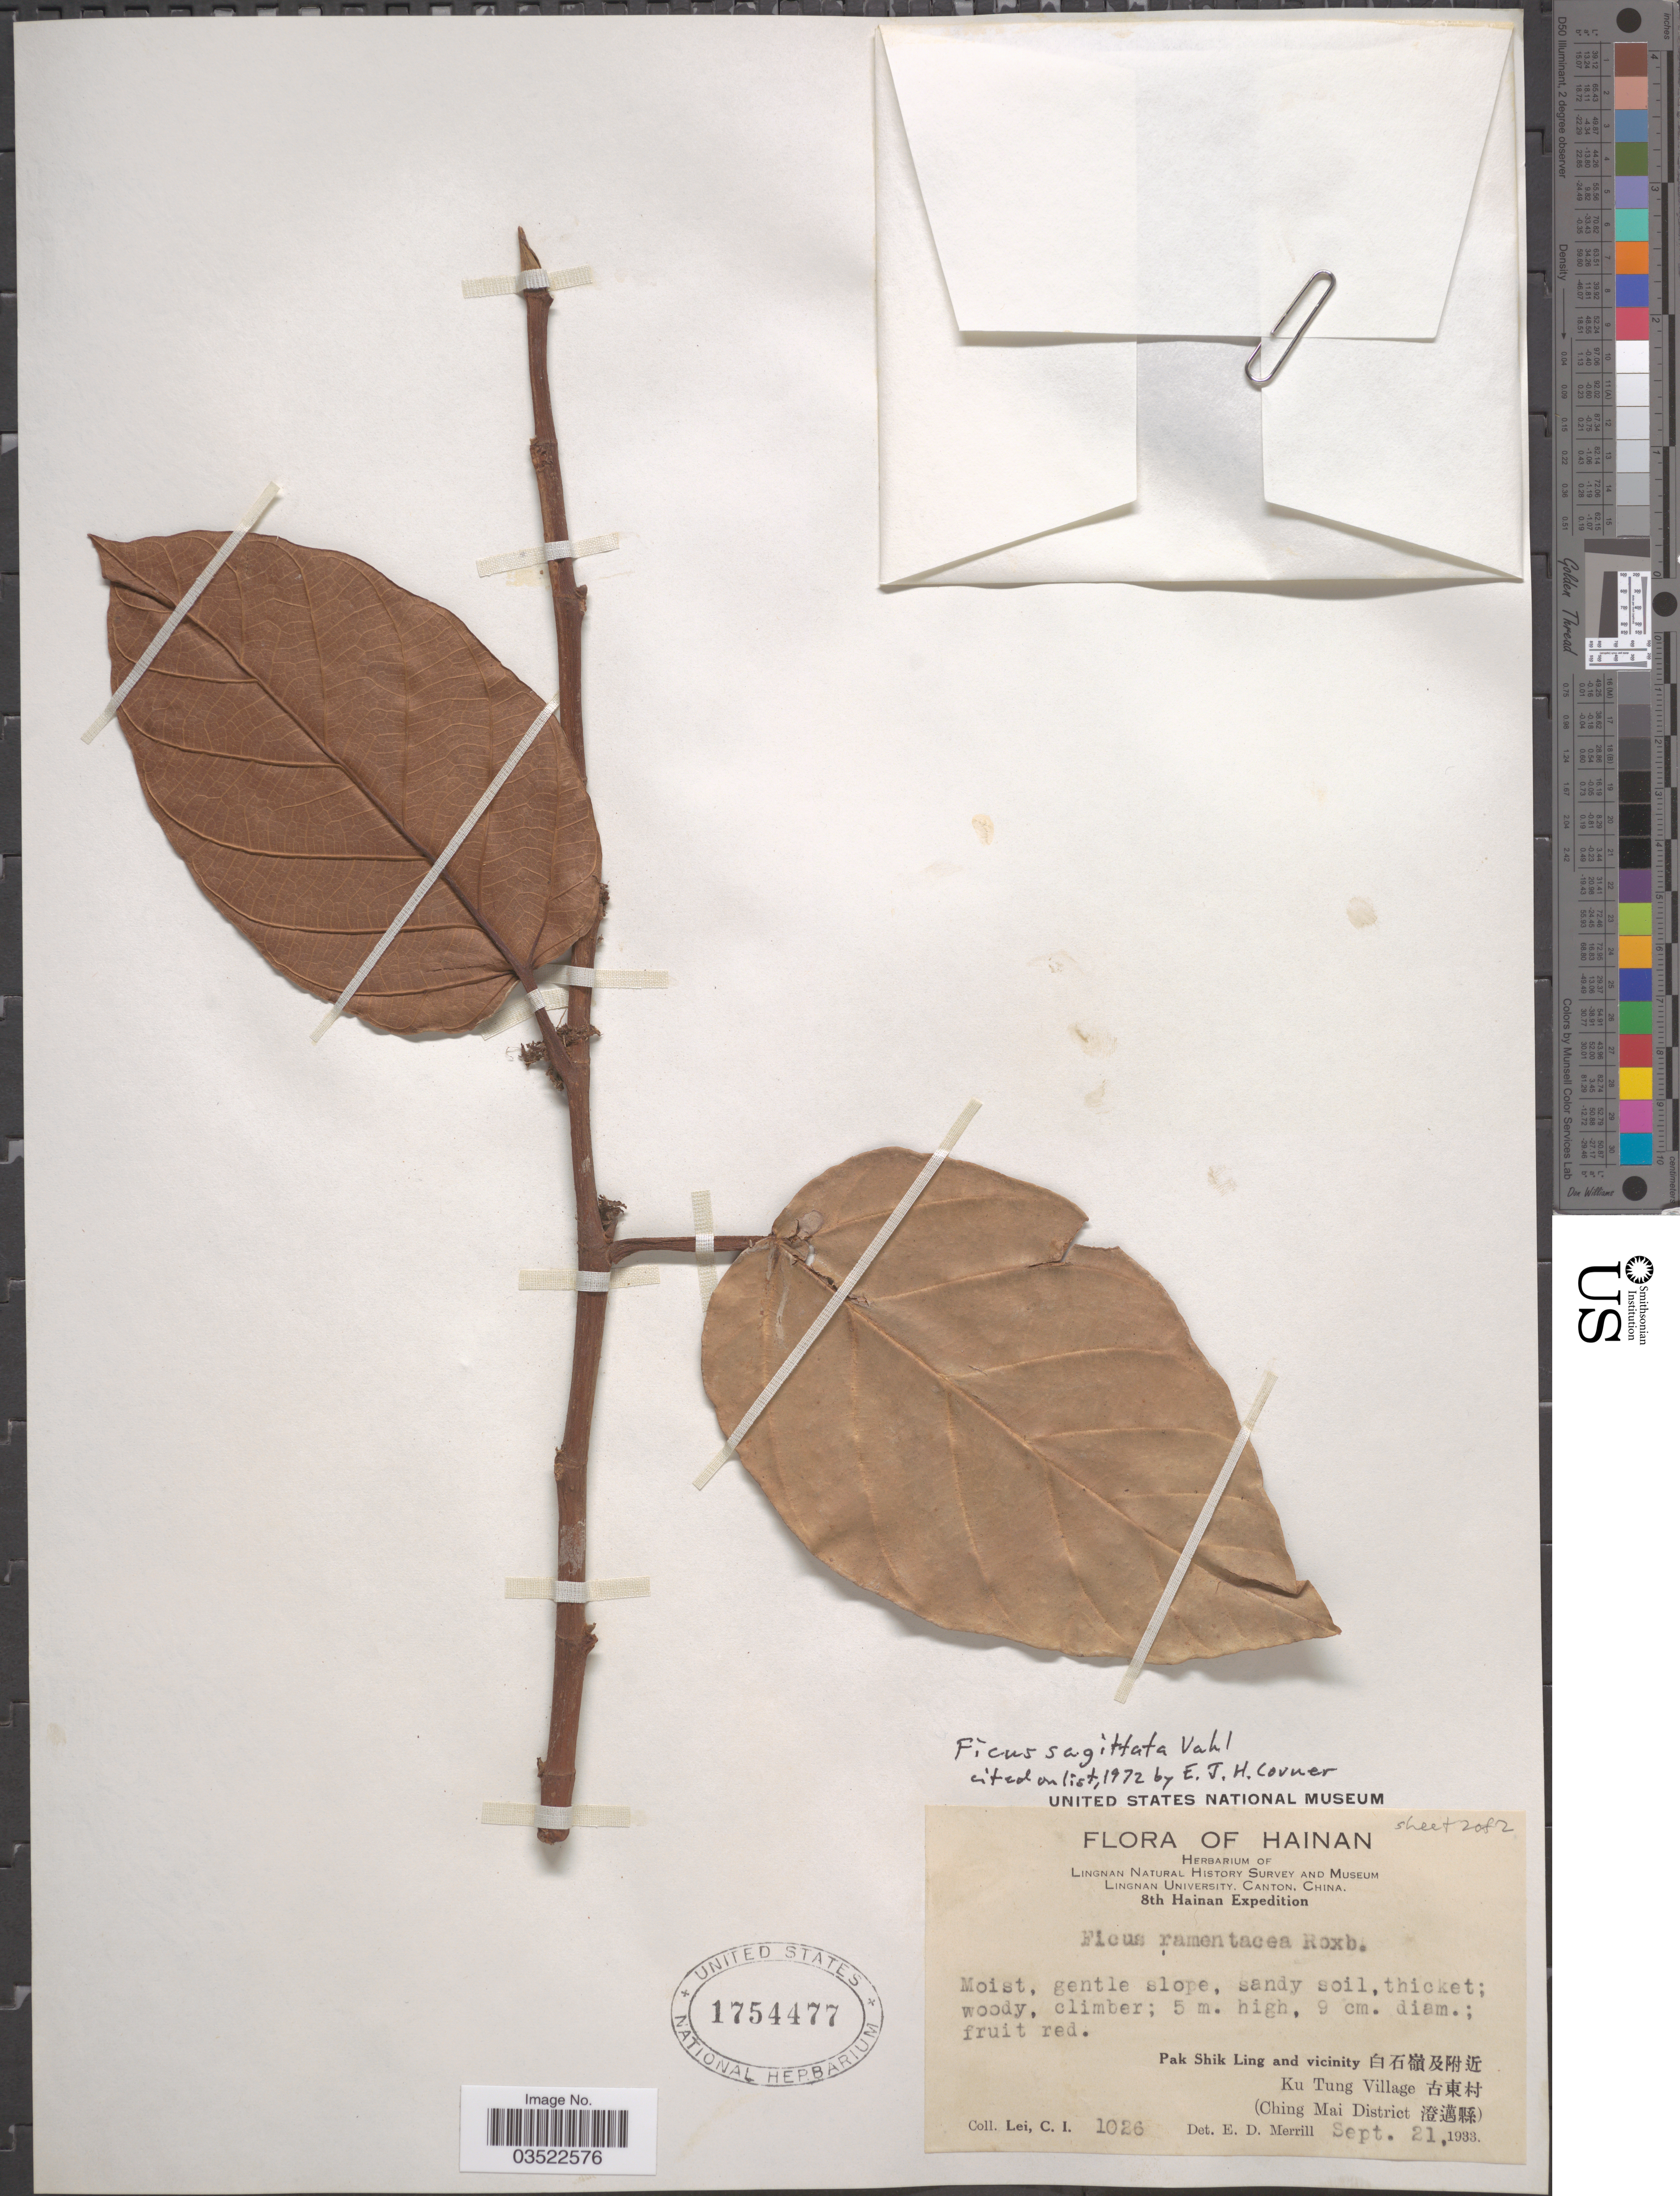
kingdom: Plantae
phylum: Tracheophyta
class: Magnoliopsida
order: Rosales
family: Moraceae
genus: Ficus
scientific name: Ficus sagittata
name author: Vahl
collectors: C. I. Lei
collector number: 1026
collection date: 1933-09-21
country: China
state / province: Hainan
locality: Pak Shik Ling and vicinity X. Ku Tung Village X. (Ching Mai District X).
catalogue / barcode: US 1754477